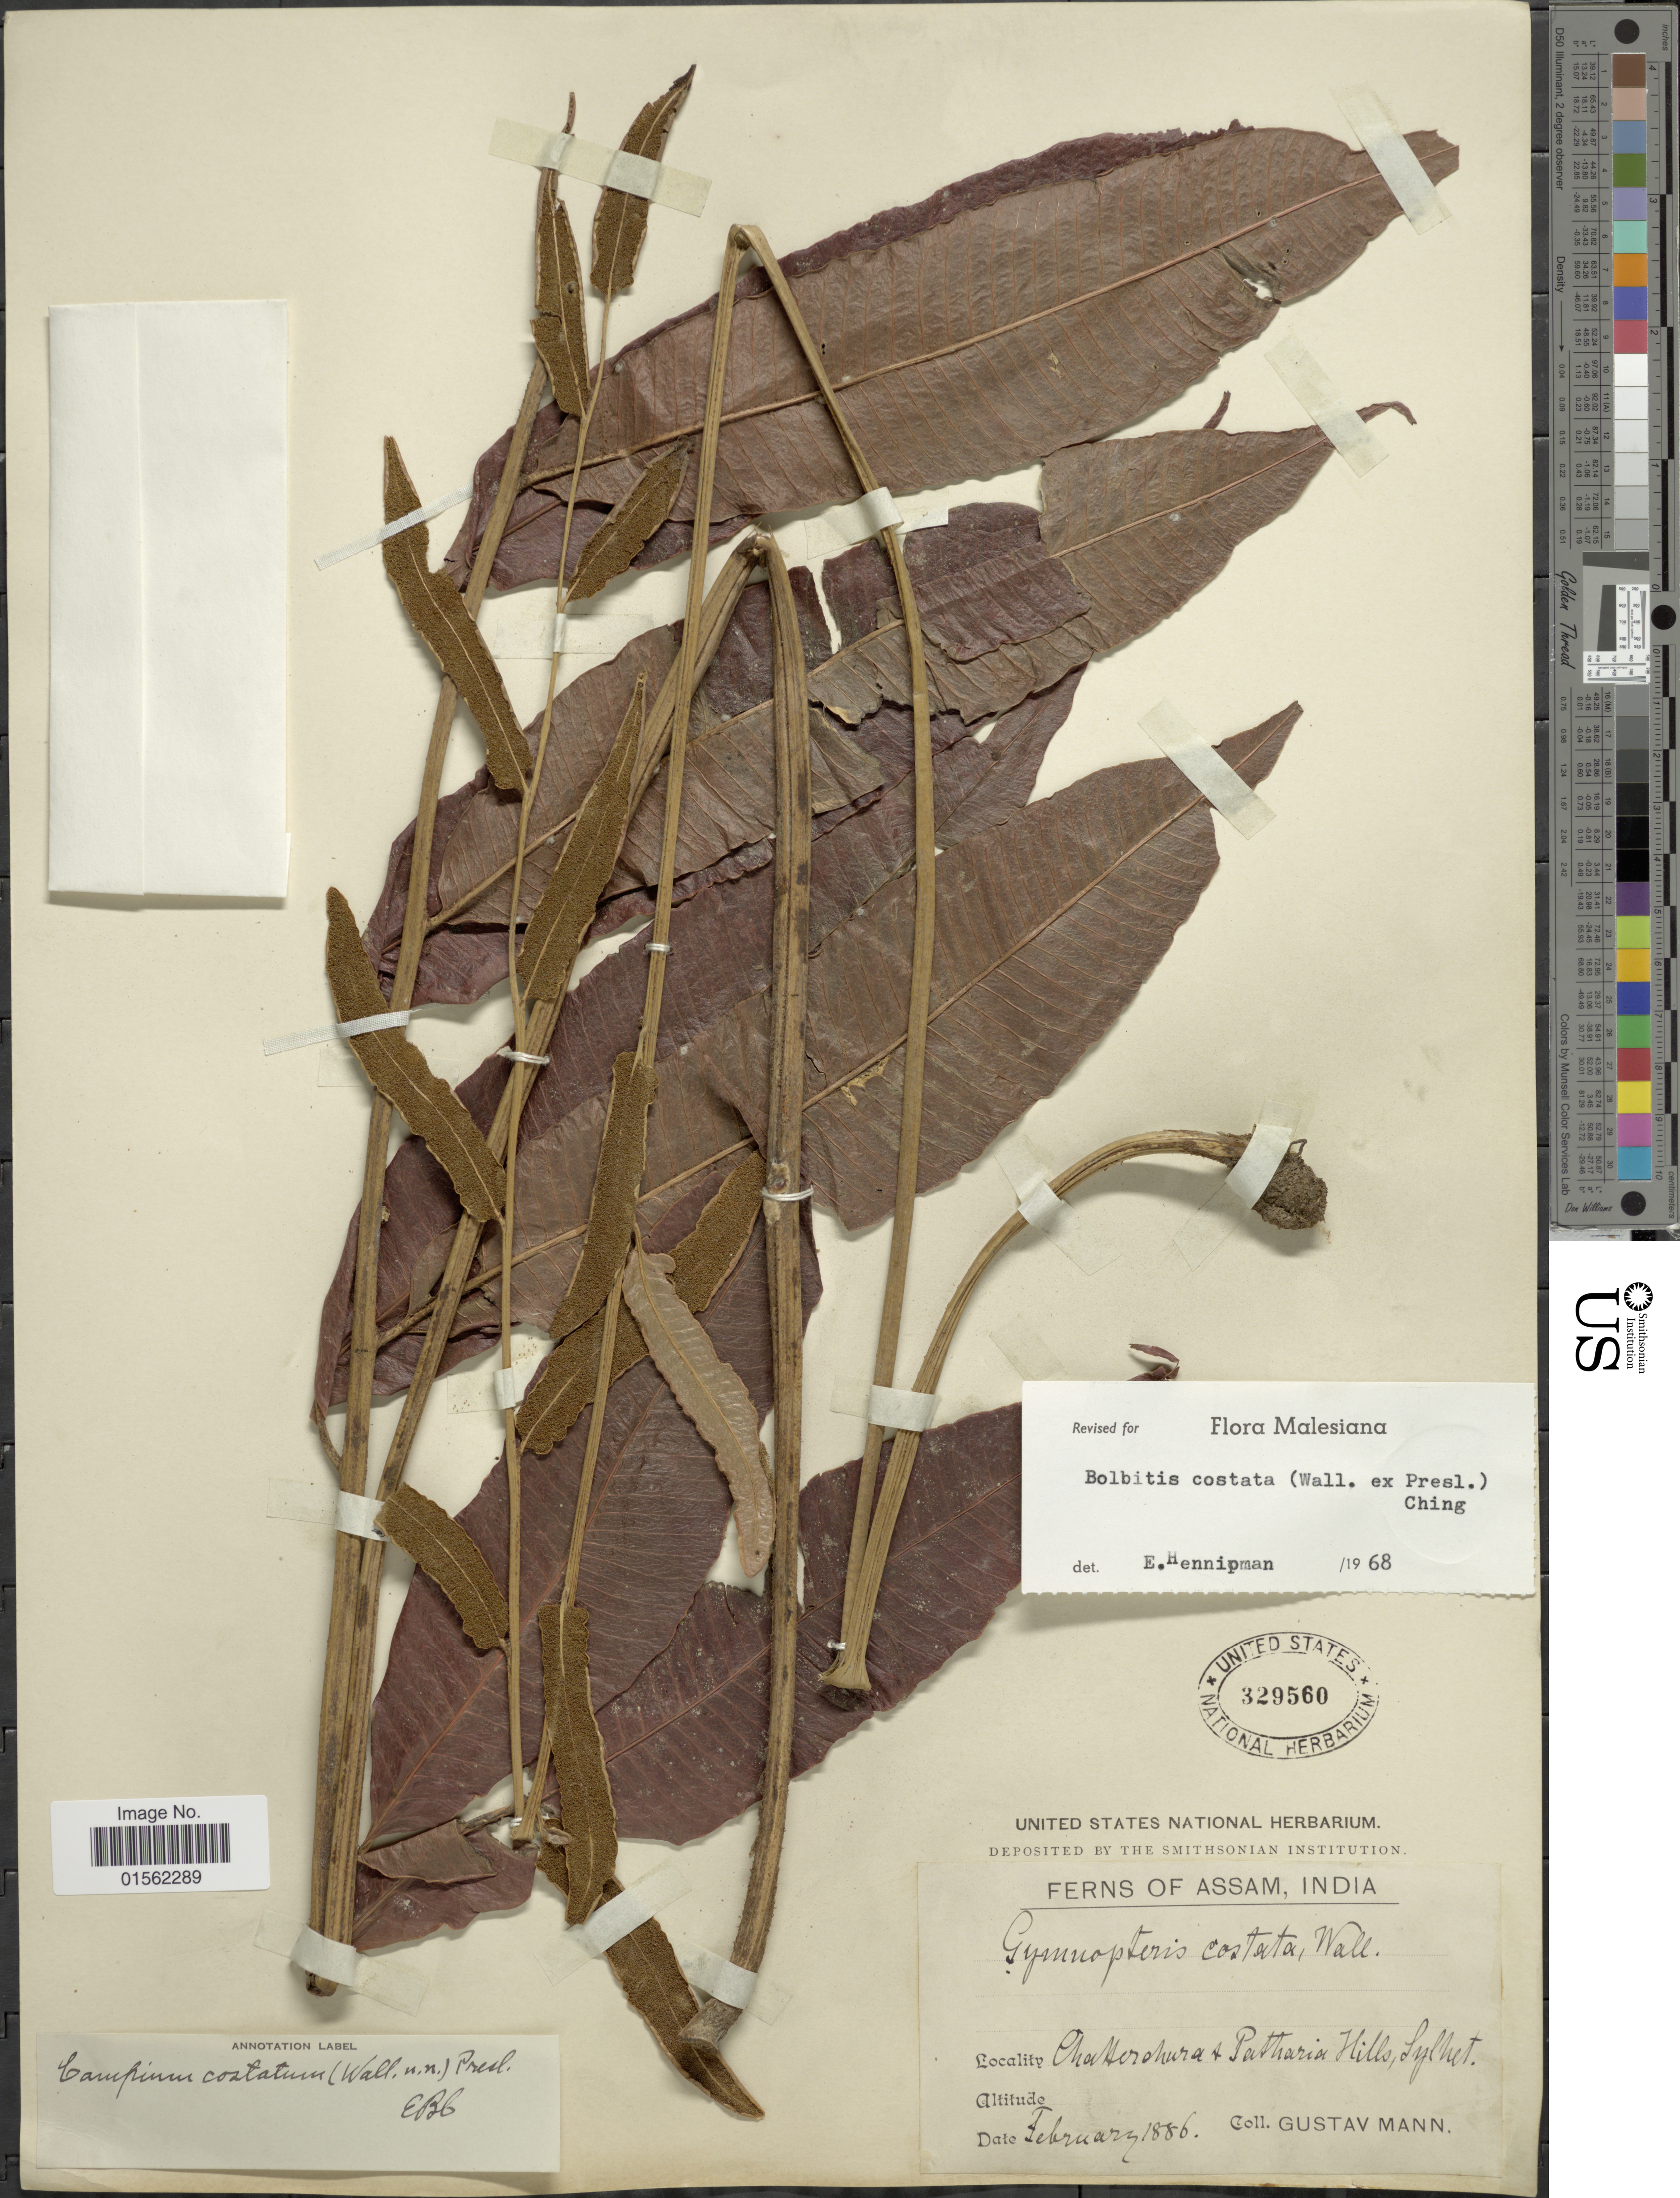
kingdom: Plantae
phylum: Tracheophyta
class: Polypodiopsida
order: Polypodiales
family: Dryopteridaceae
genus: Bolbitis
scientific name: Bolbitis costata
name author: (Wall. ex Hook.) Ching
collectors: G. Mann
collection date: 1886-02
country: Bangladesh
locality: Assam. Chatterchura + Patharia Hills, Sylhet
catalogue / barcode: US 329560